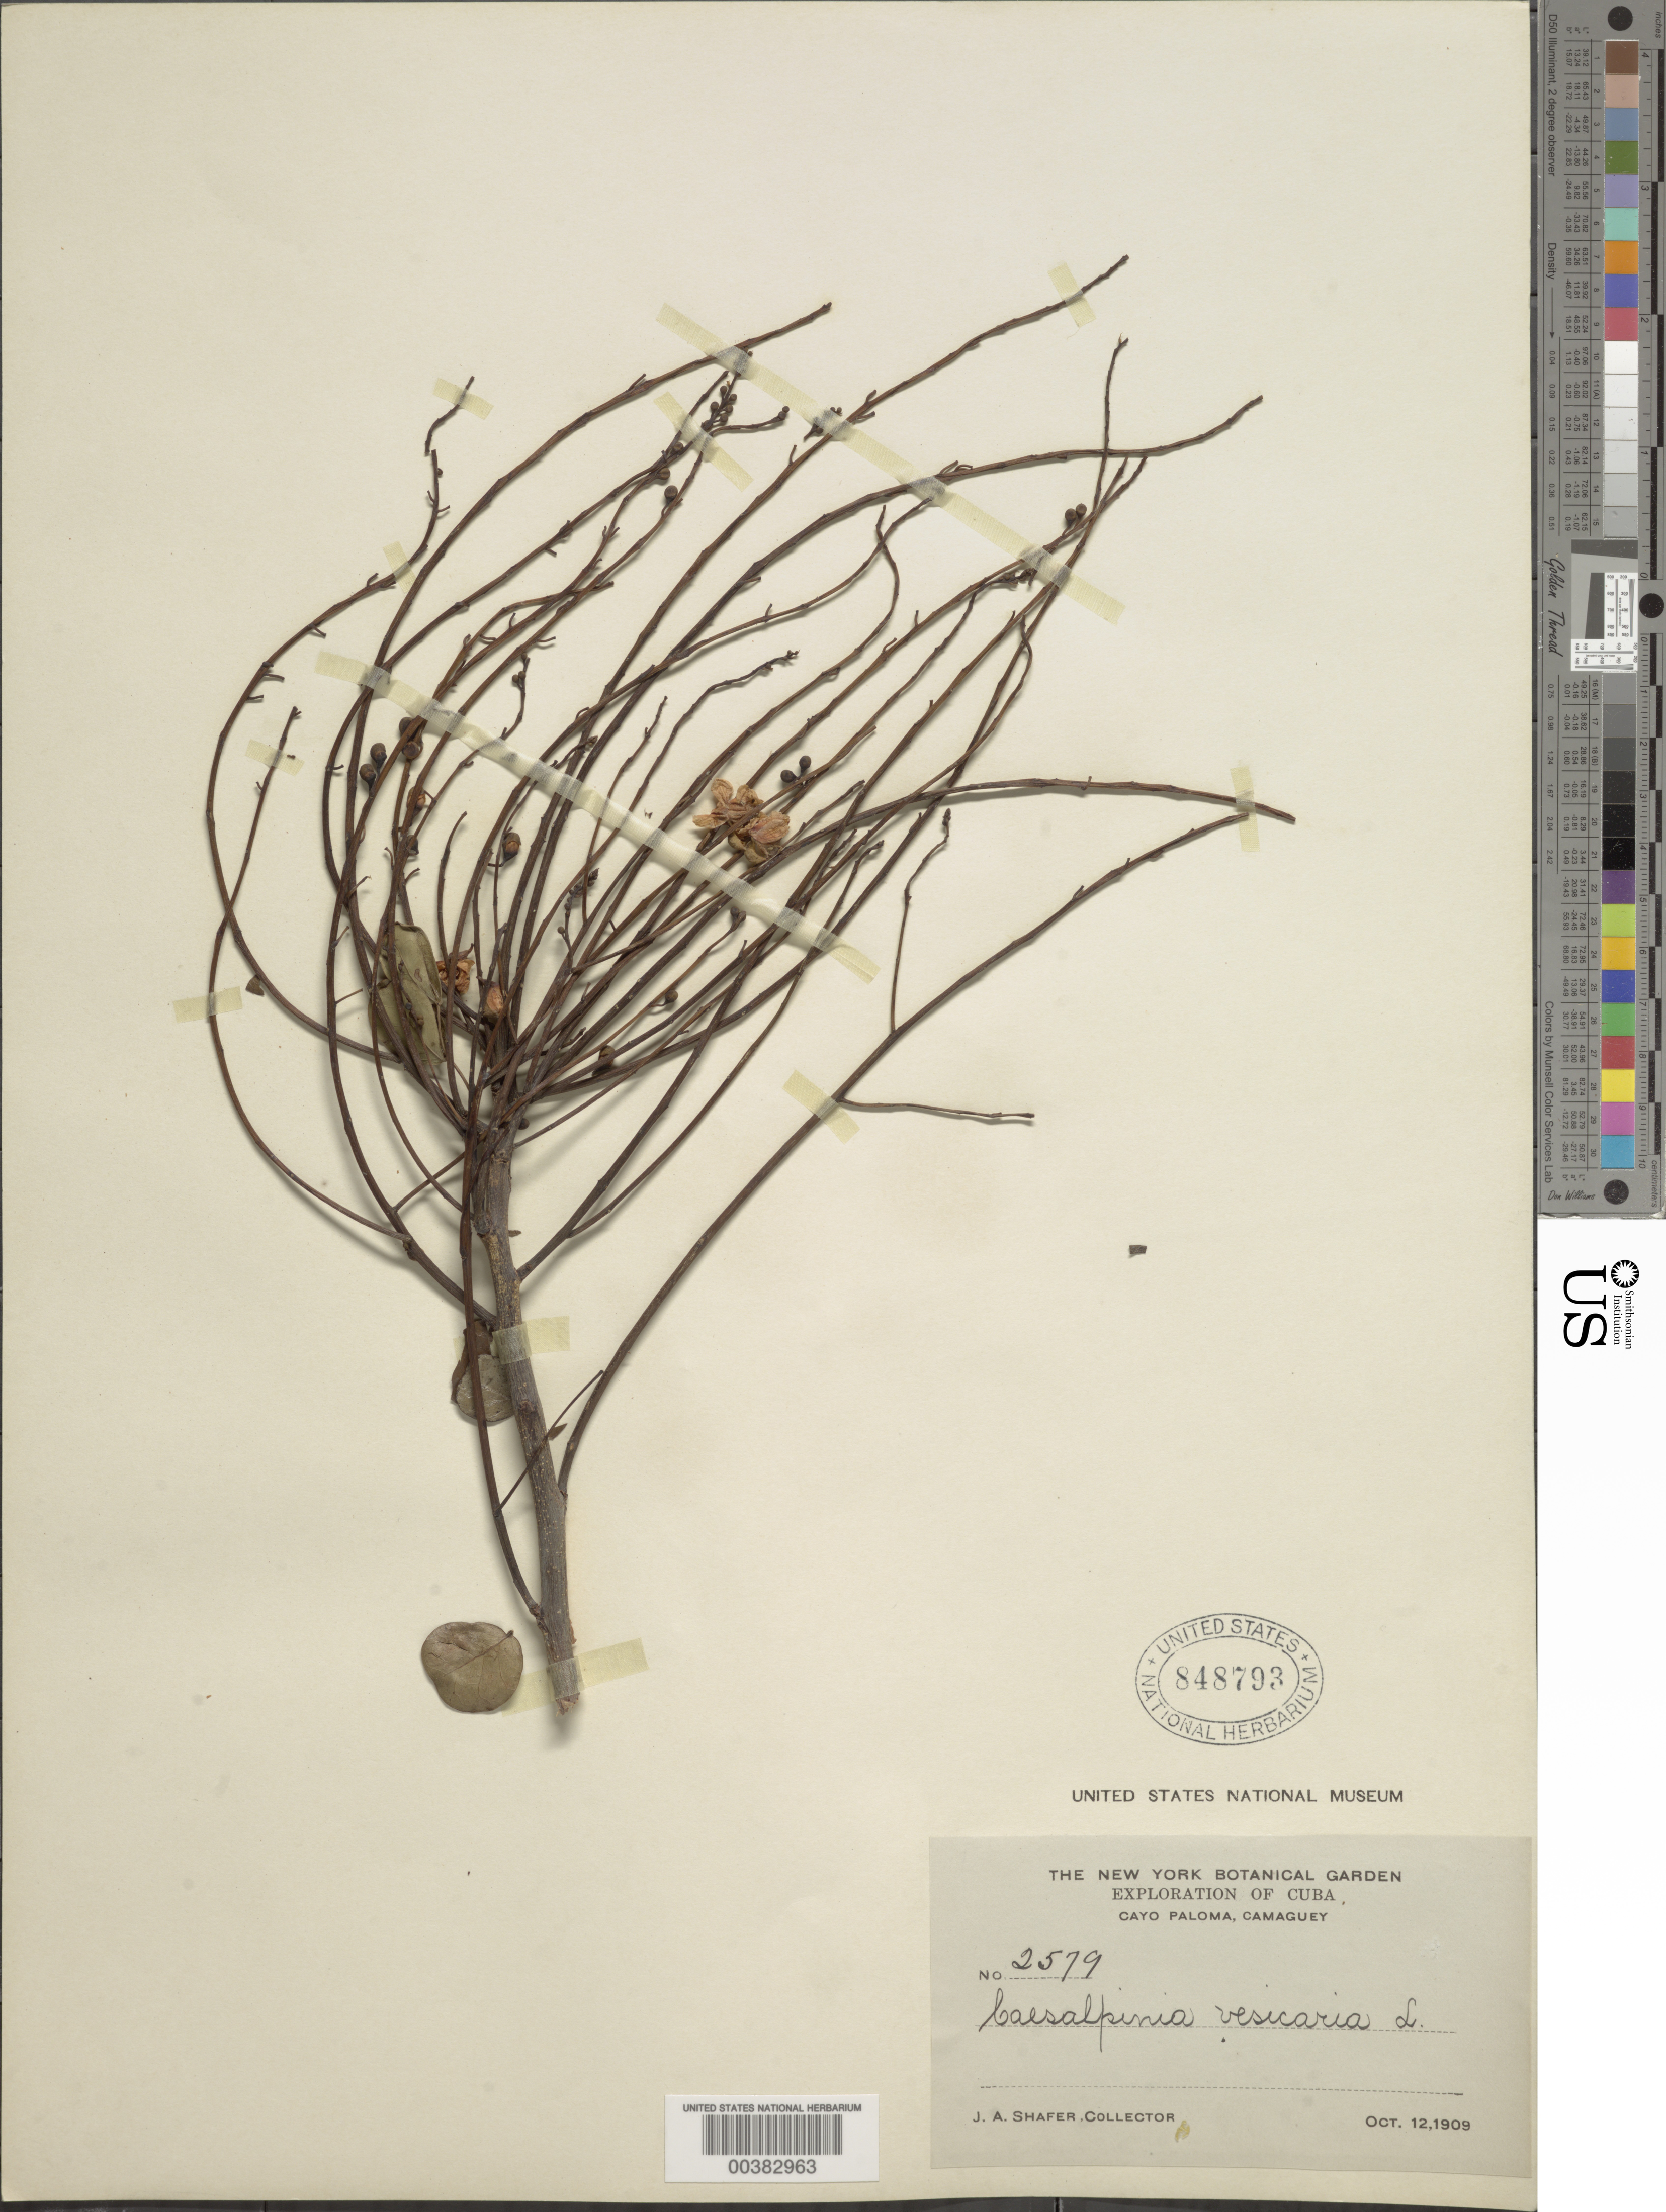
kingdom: Plantae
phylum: Tracheophyta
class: Magnoliopsida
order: Fabales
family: Fabaceae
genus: Tara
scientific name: Tara vesicaria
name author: (L.) Molinari et al.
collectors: J. A. Shafer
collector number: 2579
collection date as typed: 12 Oct 1909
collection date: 1909-10-12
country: Cuba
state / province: Camagüey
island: Greater Antilles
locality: Cayo Paloma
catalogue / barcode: US 848793